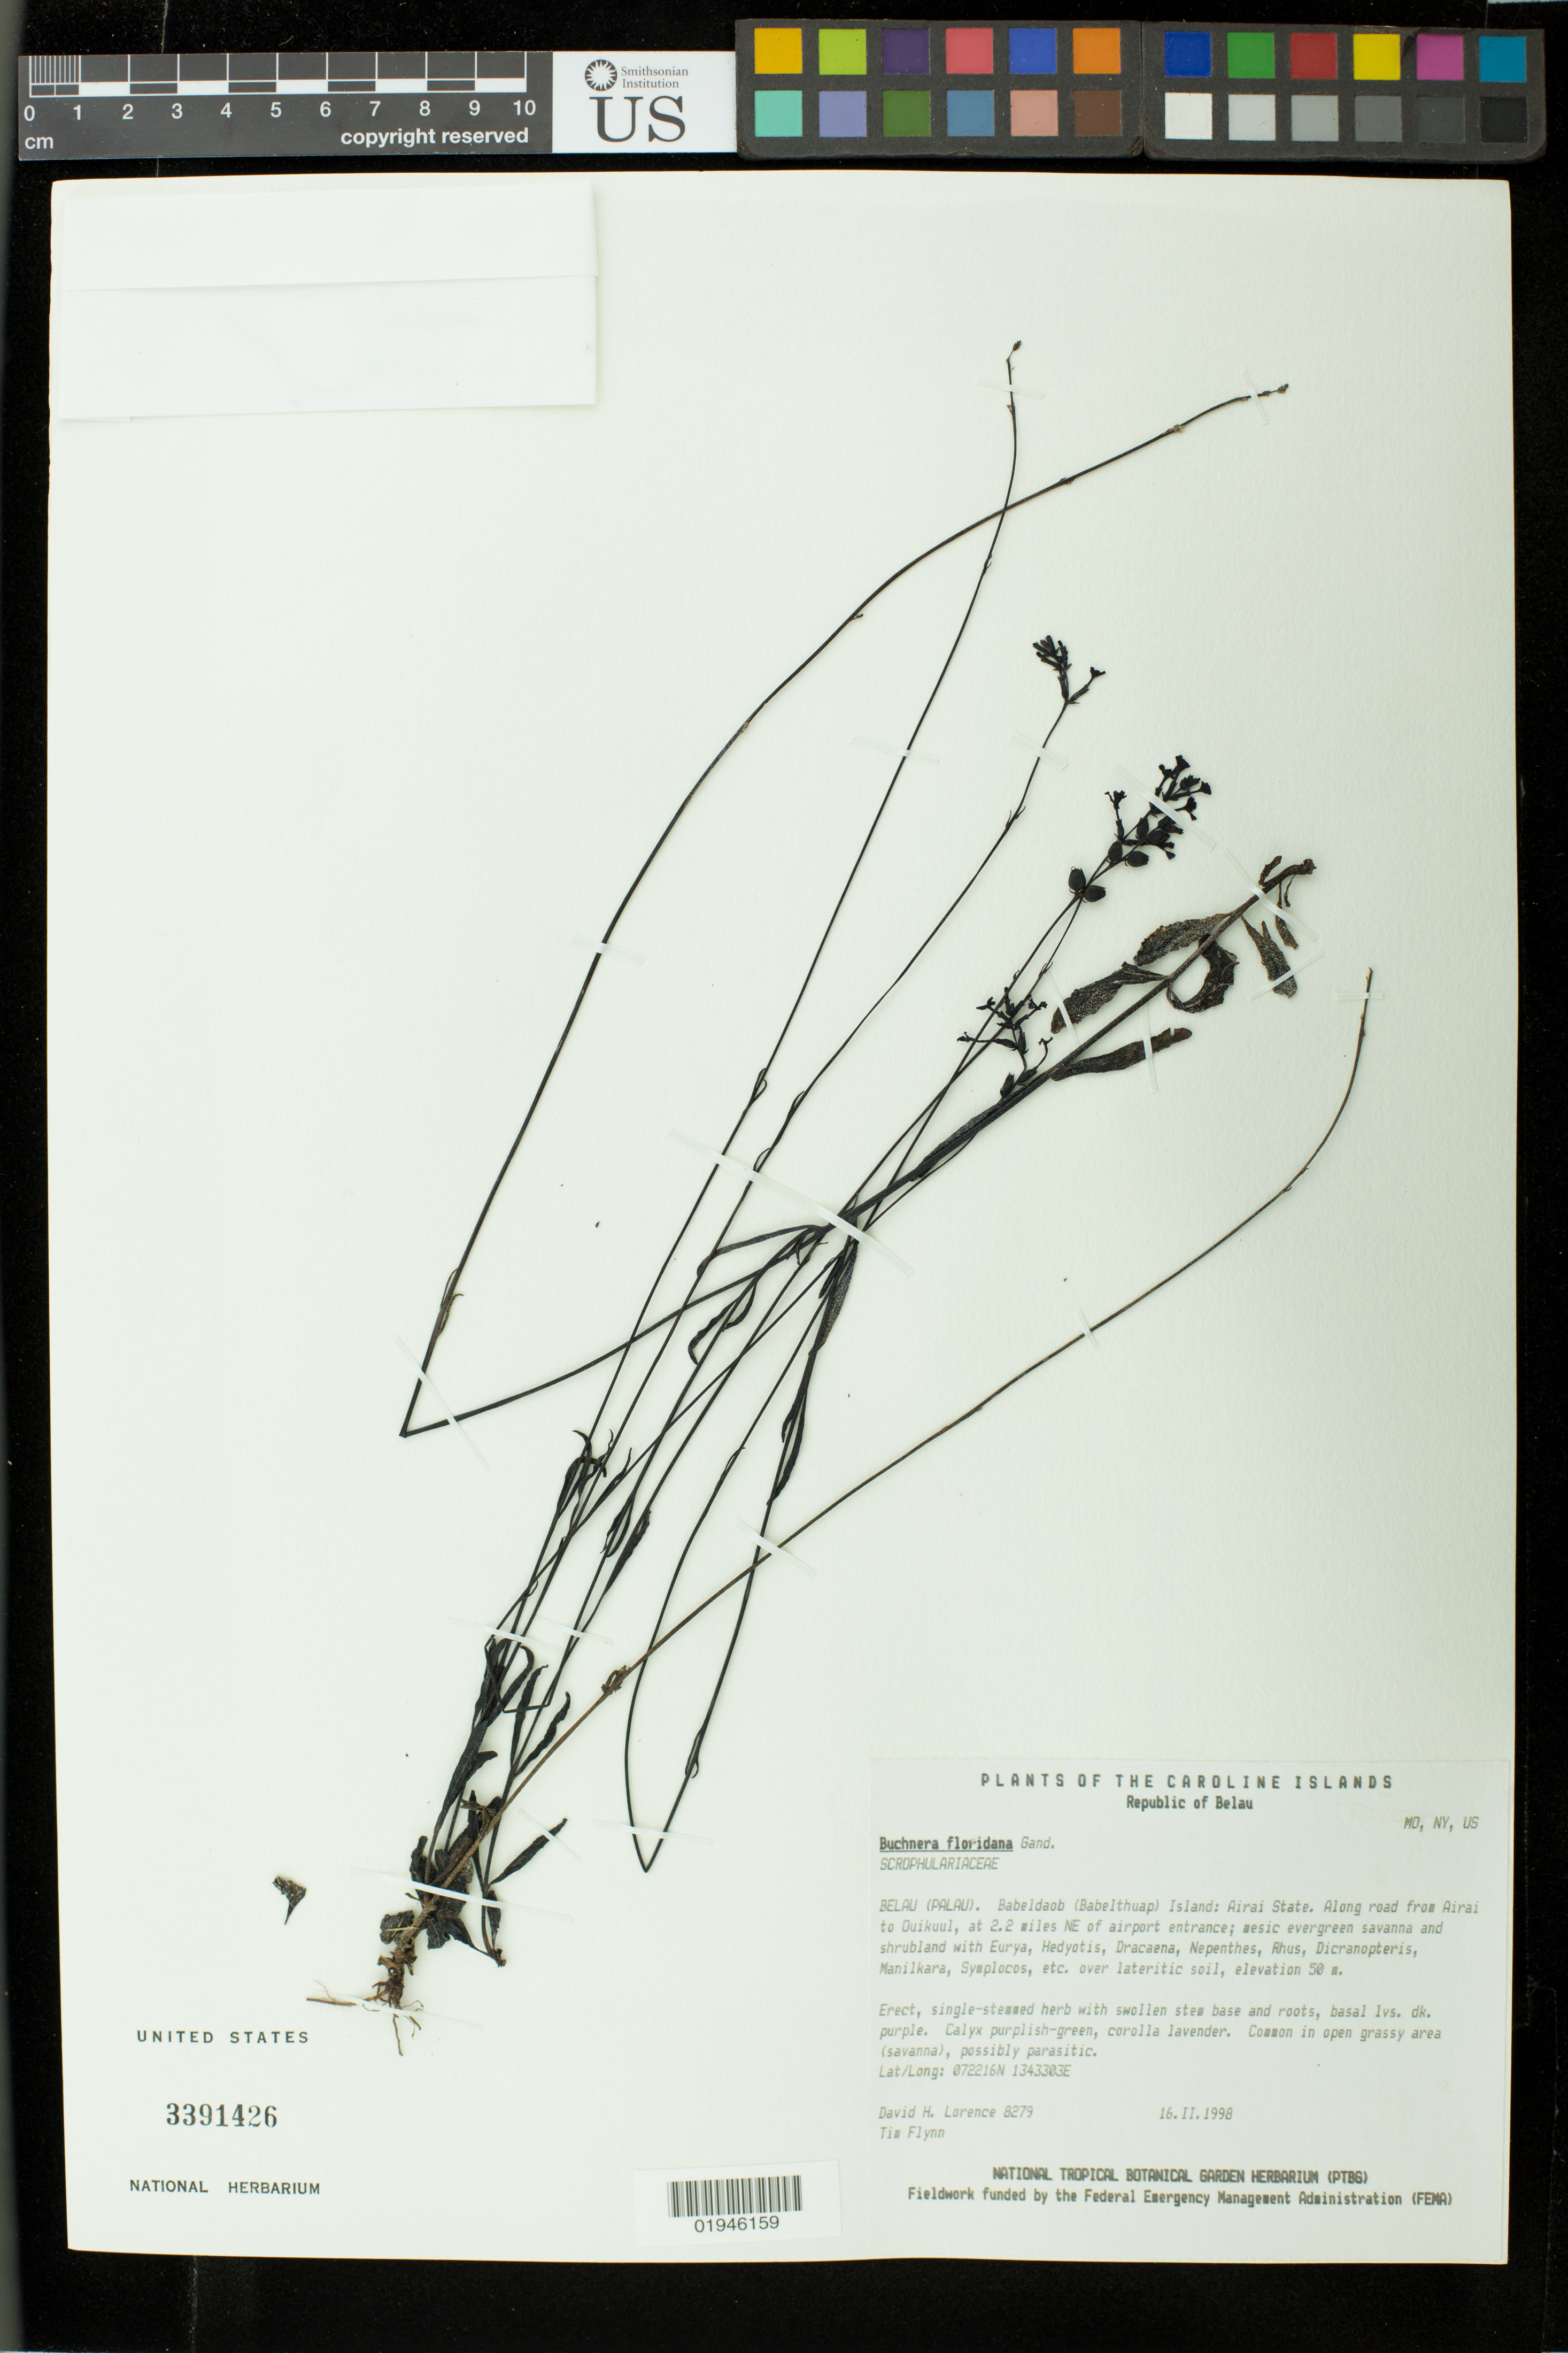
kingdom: Plantae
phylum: Tracheophyta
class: Magnoliopsida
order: Lamiales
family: Orobanchaceae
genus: Buchnera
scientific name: Buchnera floridana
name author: Gand.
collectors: D. Lorence & T. Flynn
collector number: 8279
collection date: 1998-02-16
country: Palau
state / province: Airai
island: Babeldaob [Babelthuap]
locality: Babeldaob (Babelthuap) Island: Airai State, along road from Arai to Ouikuul, at 2.2 miles NE of aiport entrance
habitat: Mesic evergreen savanna and shrubland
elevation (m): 50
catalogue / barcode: US 3391426